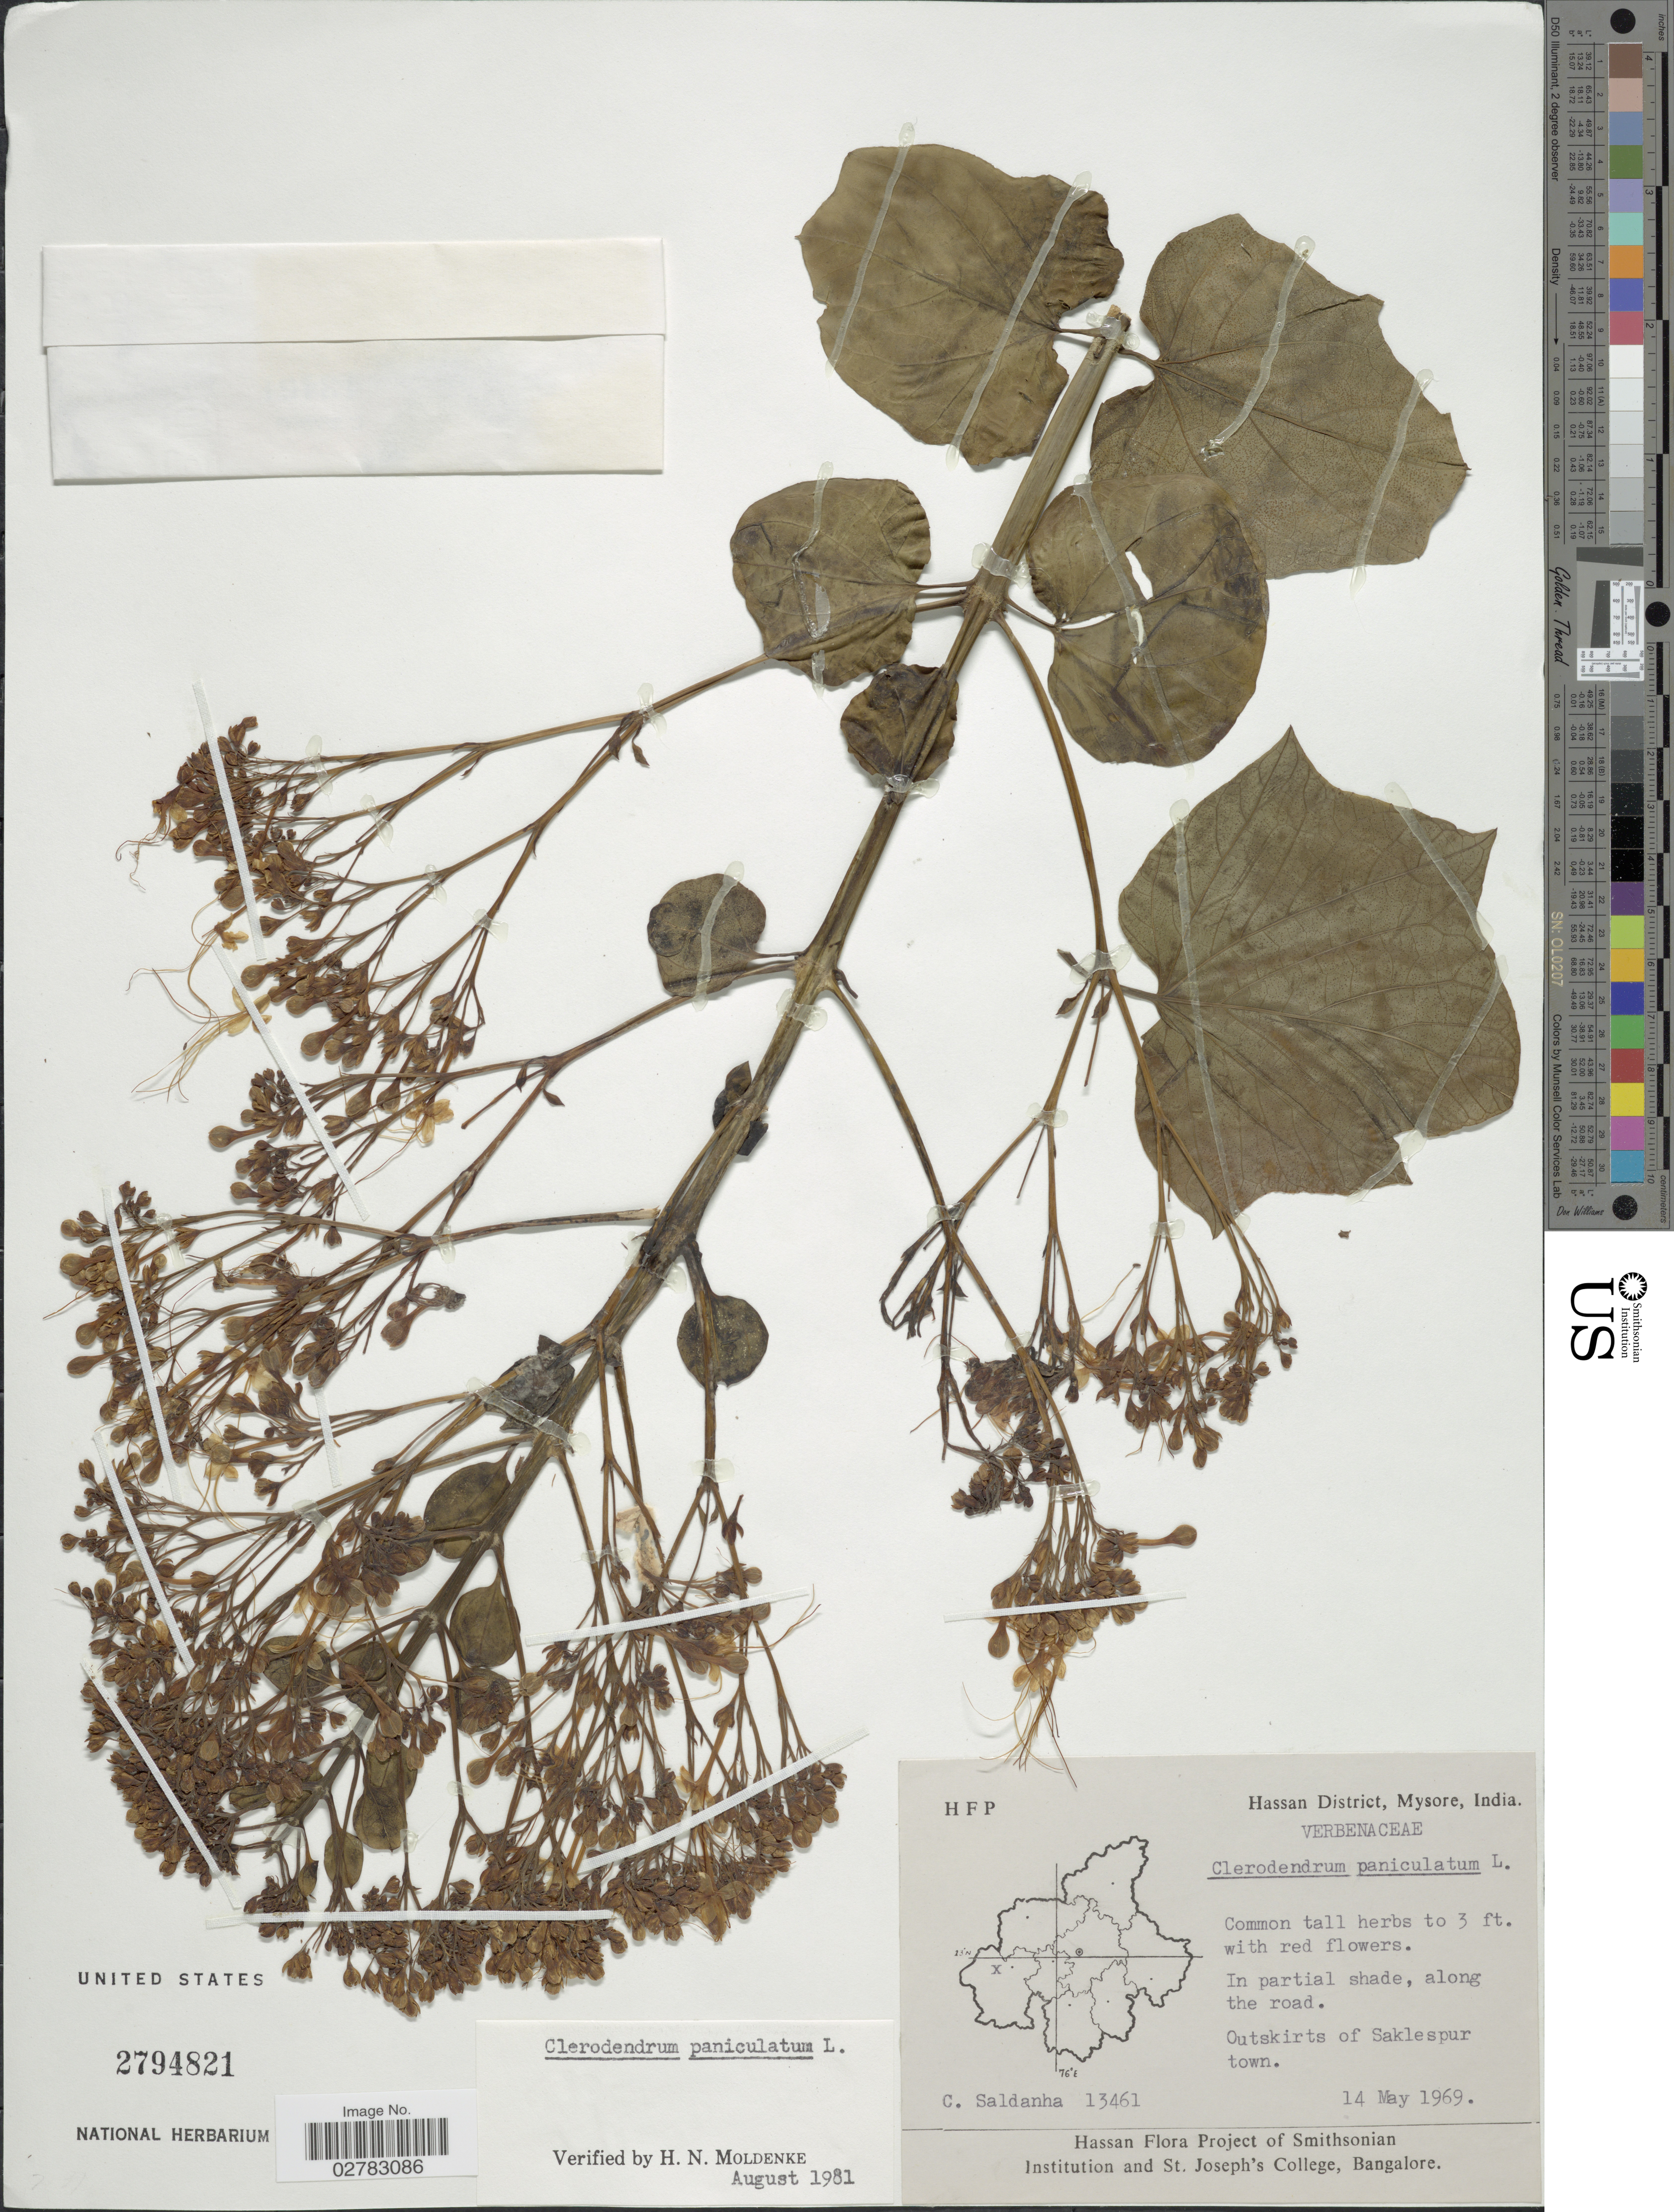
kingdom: Plantae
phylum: Tracheophyta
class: Magnoliopsida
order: Lamiales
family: Lamiaceae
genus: Clerodendrum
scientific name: Clerodendrum paniculatum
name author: L.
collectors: C. Saldanha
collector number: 13461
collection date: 1969-05-14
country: India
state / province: Karnataka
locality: Hassan District, Mysore. Outskirts of Saklespur town.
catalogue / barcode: US 2794821